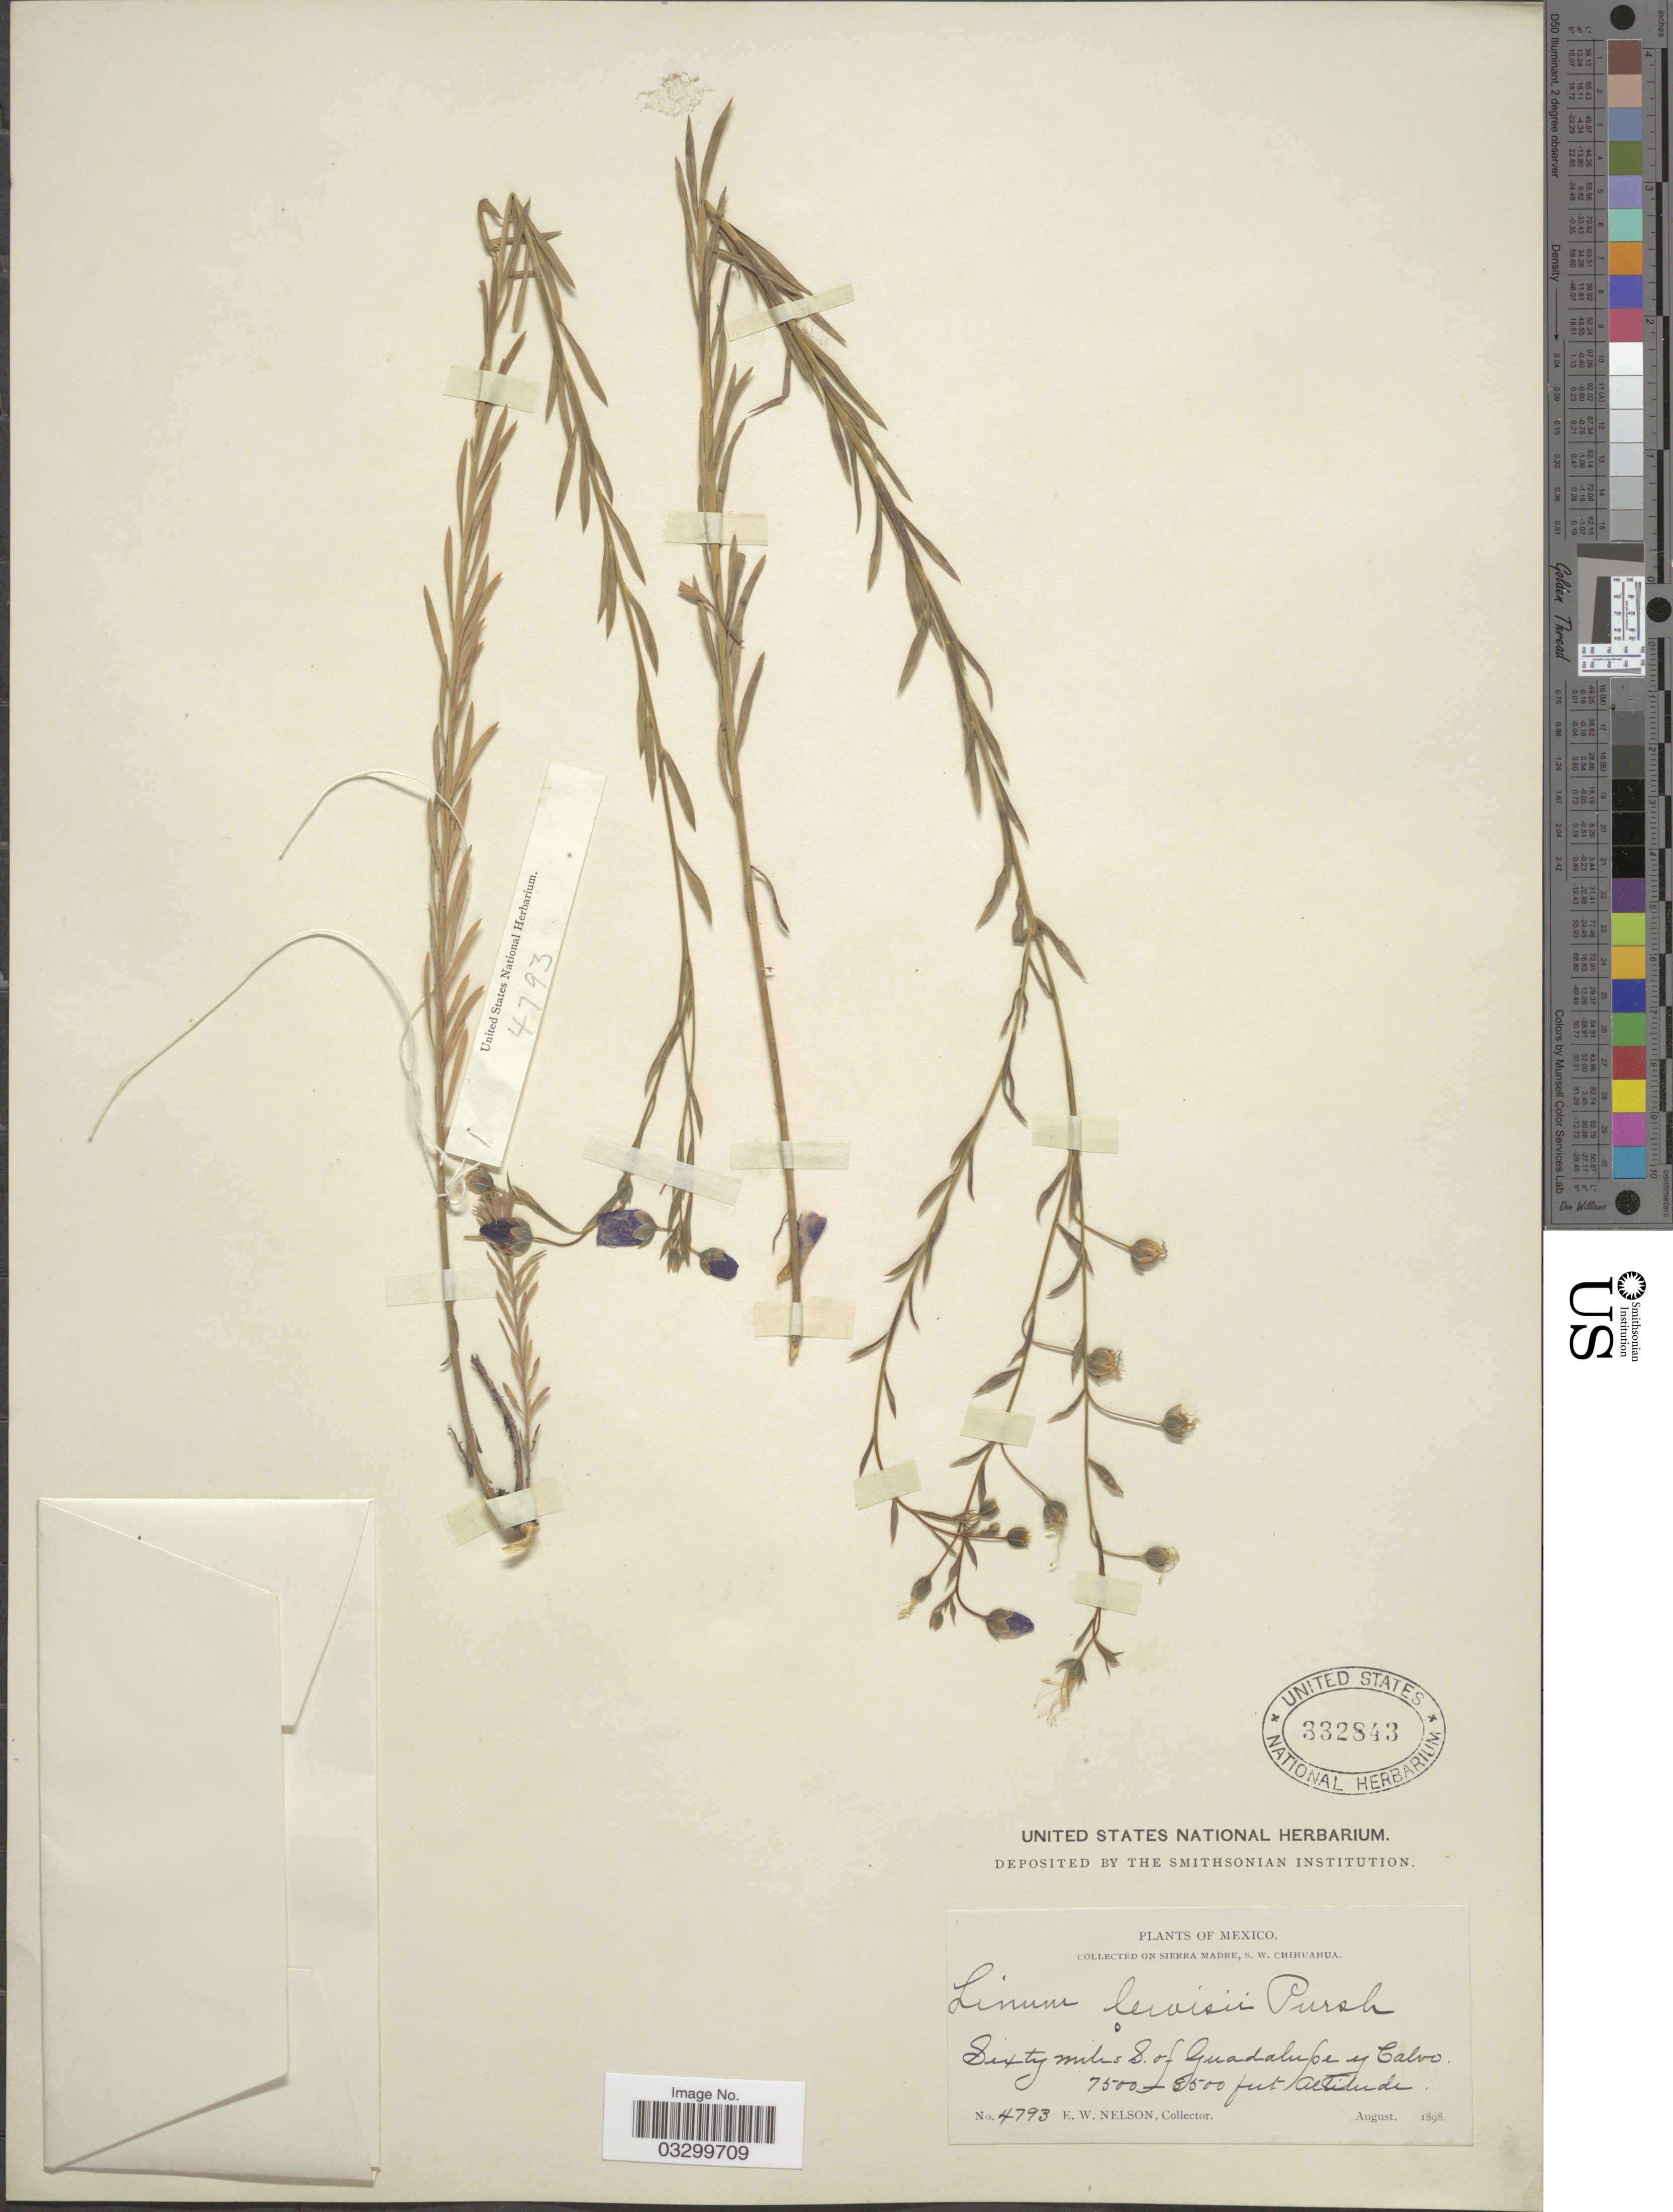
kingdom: Plantae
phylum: Tracheophyta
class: Magnoliopsida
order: Malpighiales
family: Linaceae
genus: Linum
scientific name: Linum lewisii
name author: Pursh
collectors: E. W. Nelson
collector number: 4793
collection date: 1898-08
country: Mexico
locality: On Sierra Madre, S.W. Chihuahua, Sixty miles S. of Guadalupe y Calvo.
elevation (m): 2286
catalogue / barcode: US 332843